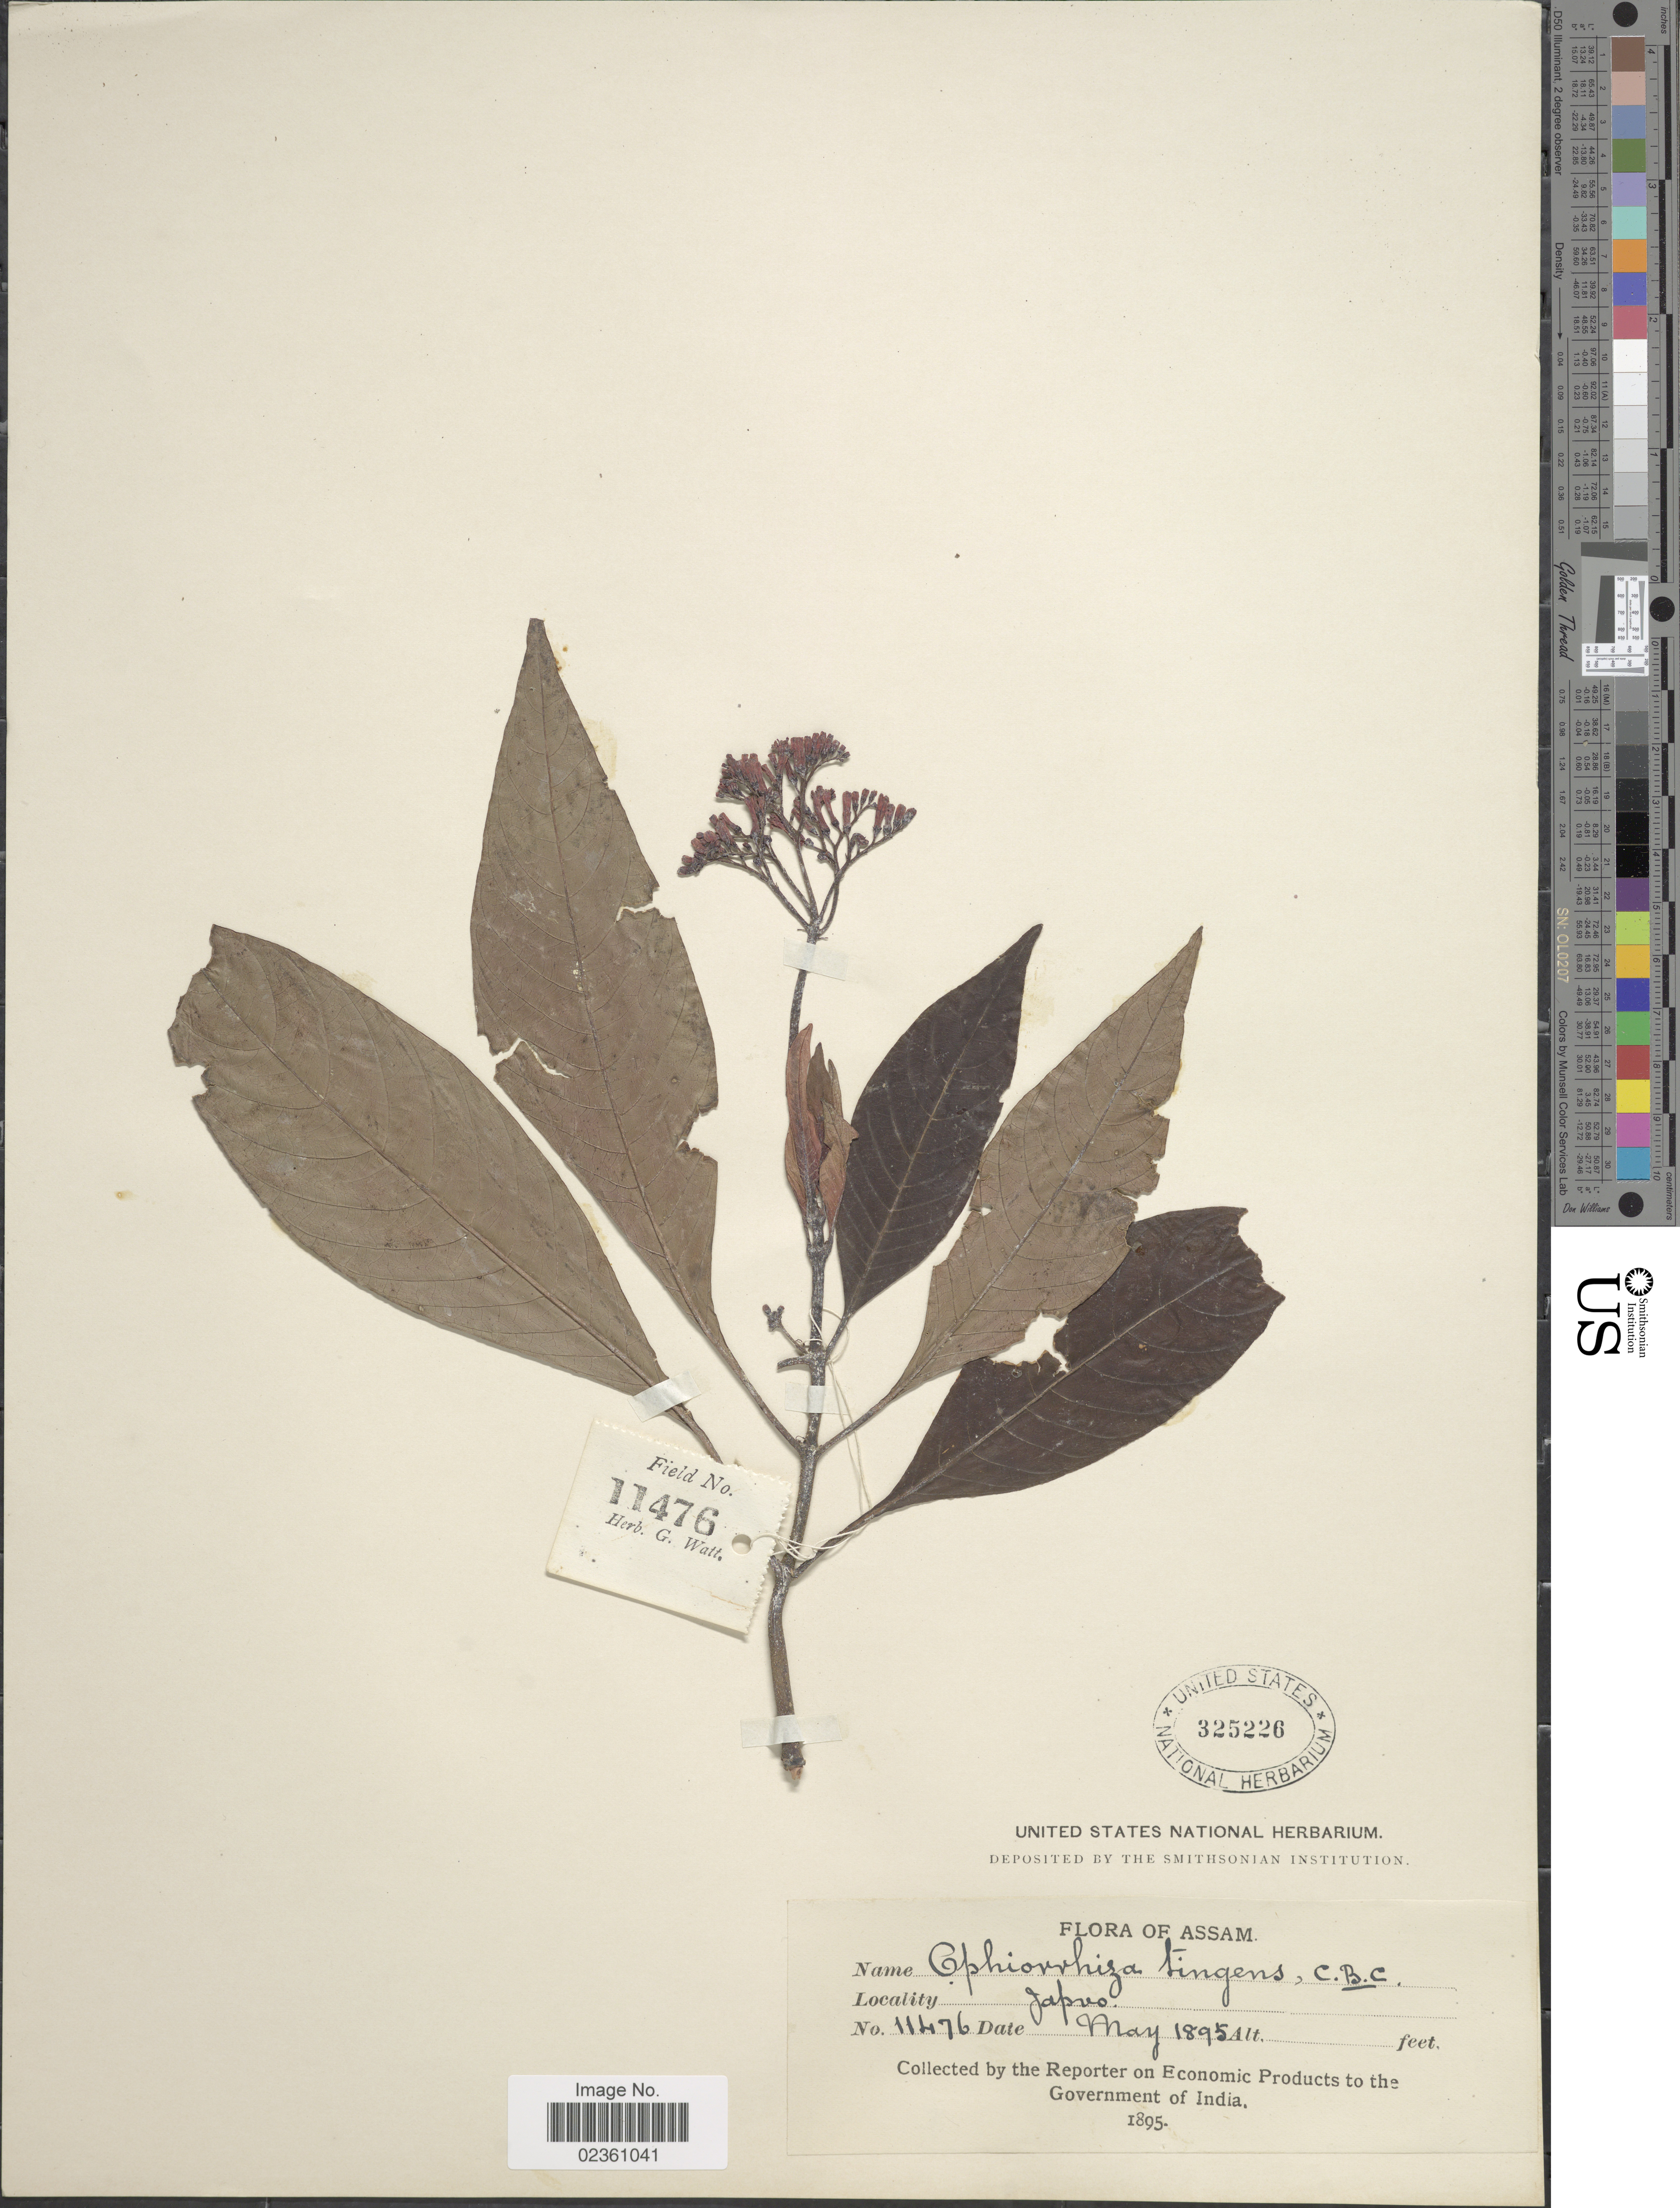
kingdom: Plantae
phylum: Tracheophyta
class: Magnoliopsida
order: Gentianales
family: Rubiaceae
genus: Ophiorrhiza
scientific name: Ophiorrhiza tingens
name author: C.B. Clarke ex C.E.C. Fisch.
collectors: G. Reporter on Economic Products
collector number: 11476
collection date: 1895-05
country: India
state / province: Assam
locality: Japvo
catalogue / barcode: US 325226